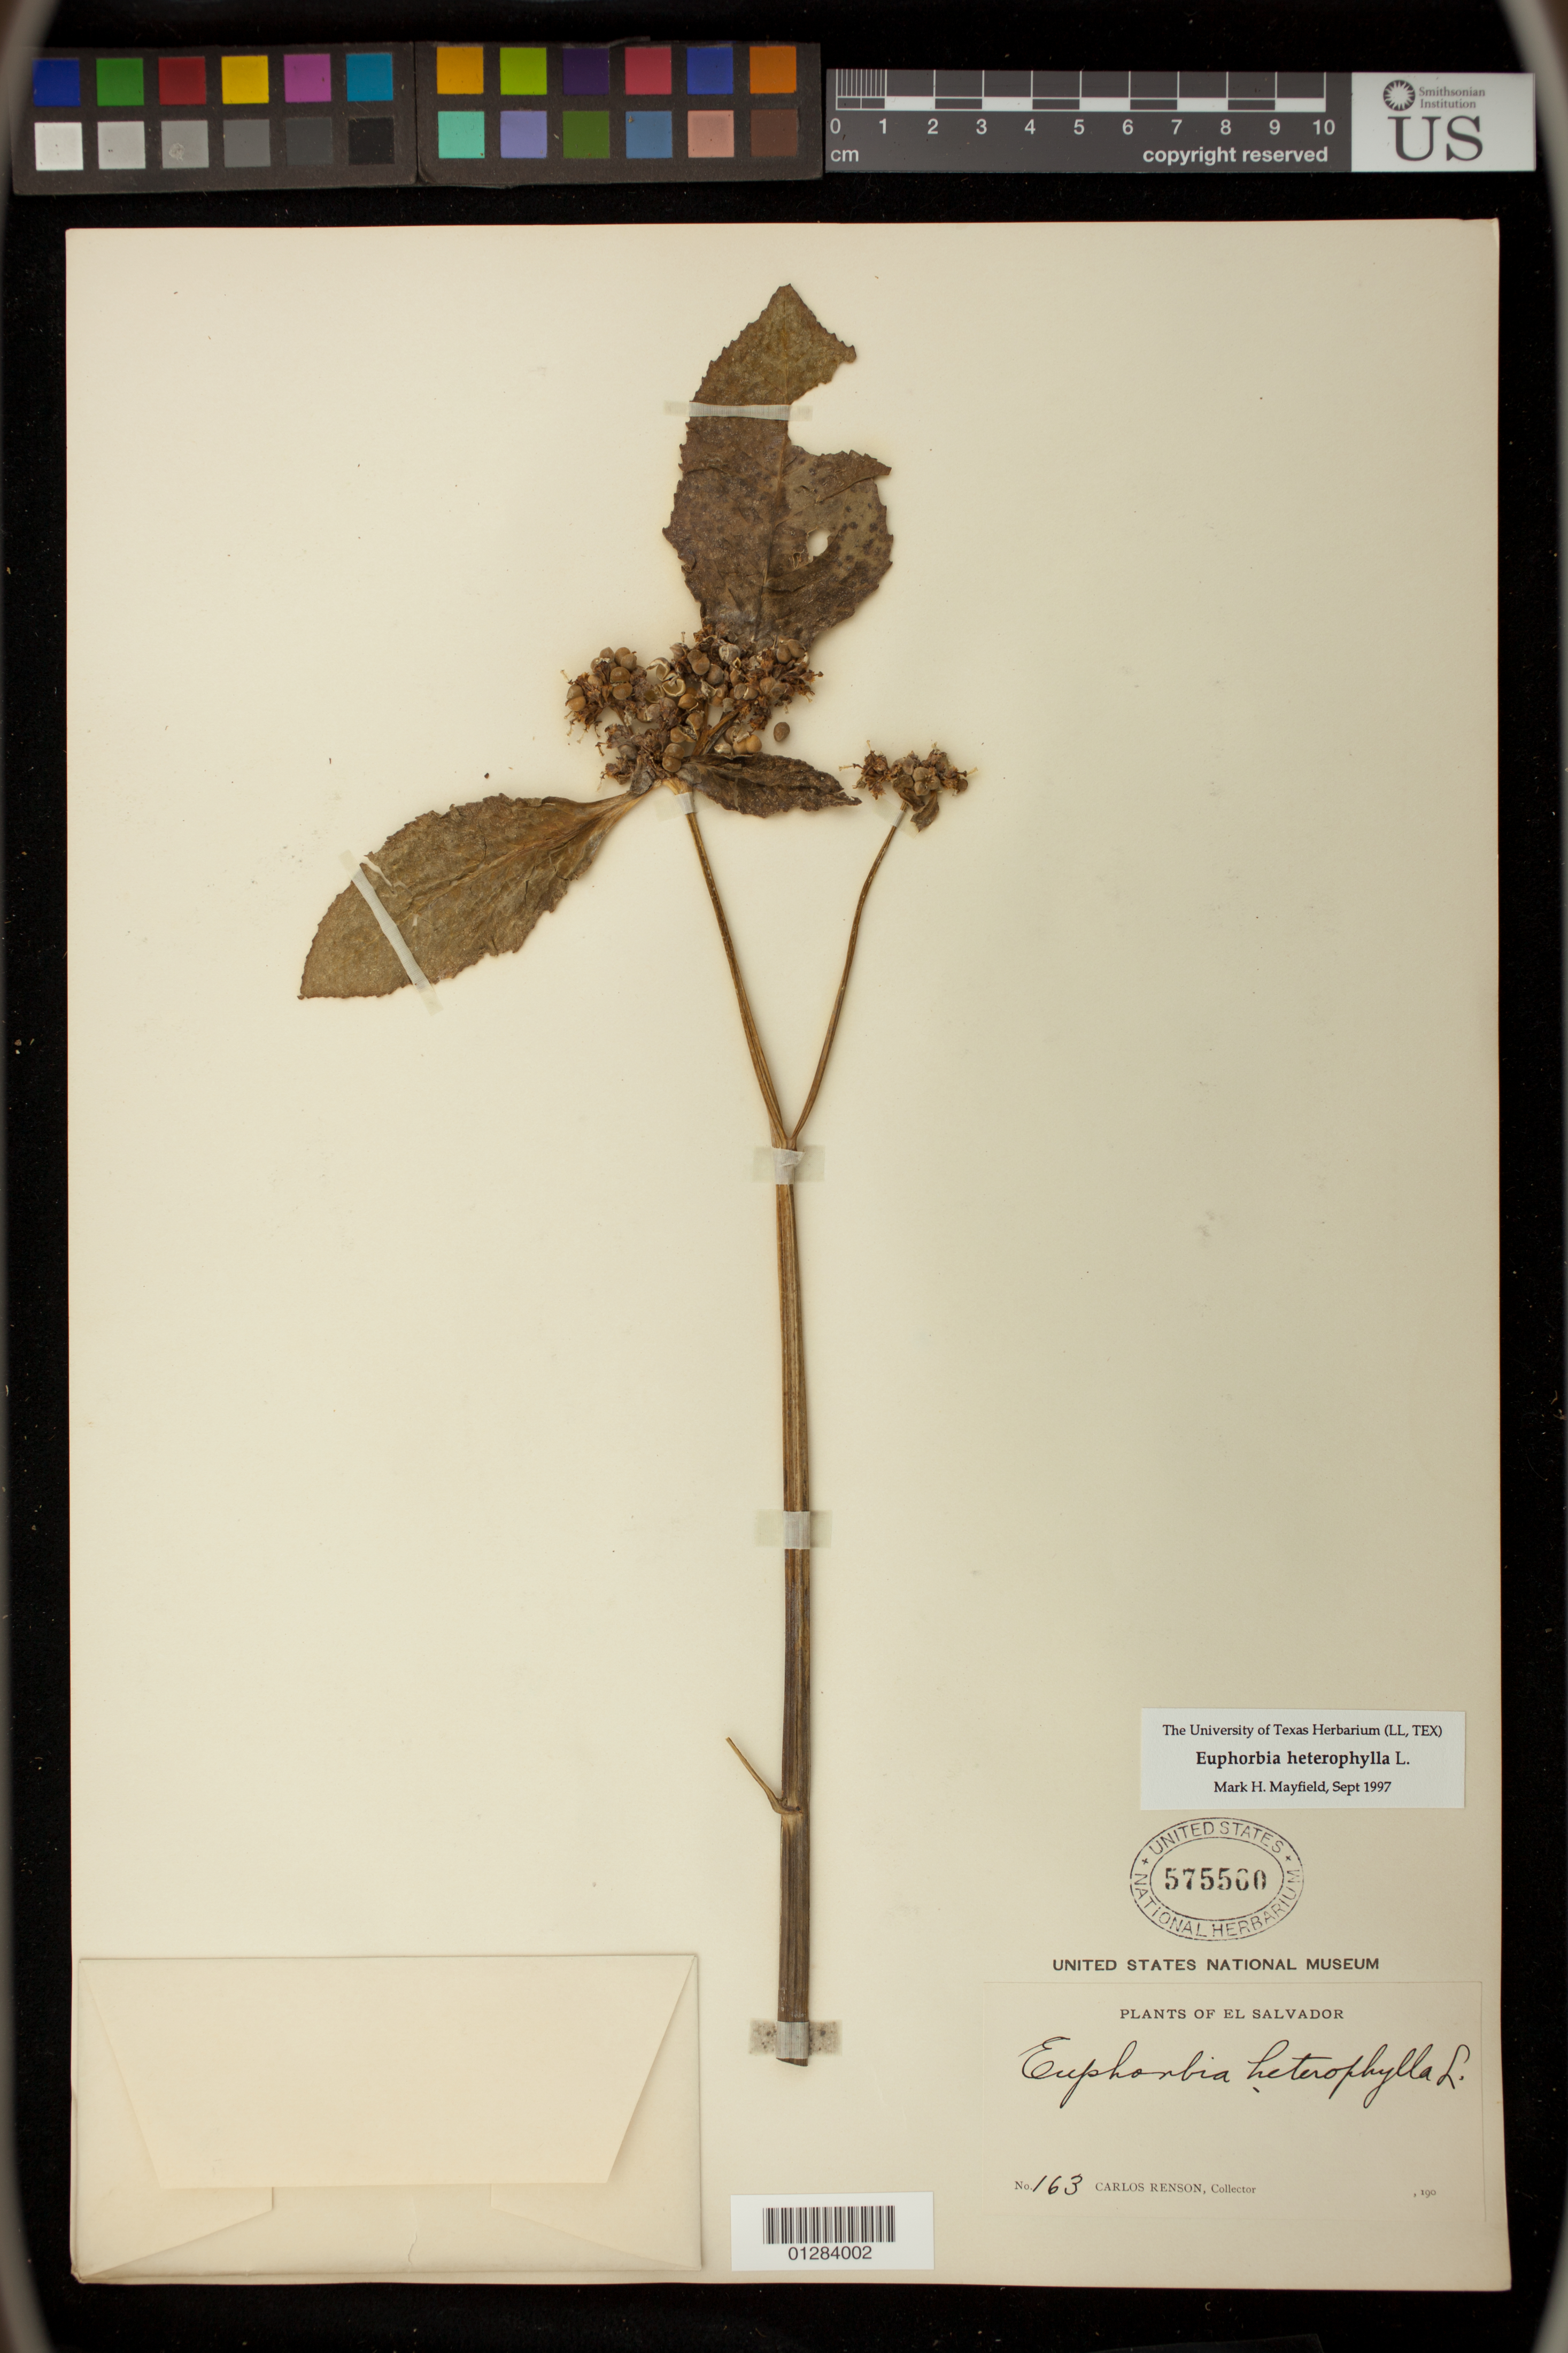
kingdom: Plantae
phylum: Tracheophyta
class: Magnoliopsida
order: Malpighiales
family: Euphorbiaceae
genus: Euphorbia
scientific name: Euphorbia heterophylla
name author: L.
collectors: C. Renson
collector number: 163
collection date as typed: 190-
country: El Salvador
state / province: San Salvador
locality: Near San Salvador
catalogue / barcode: US 575560